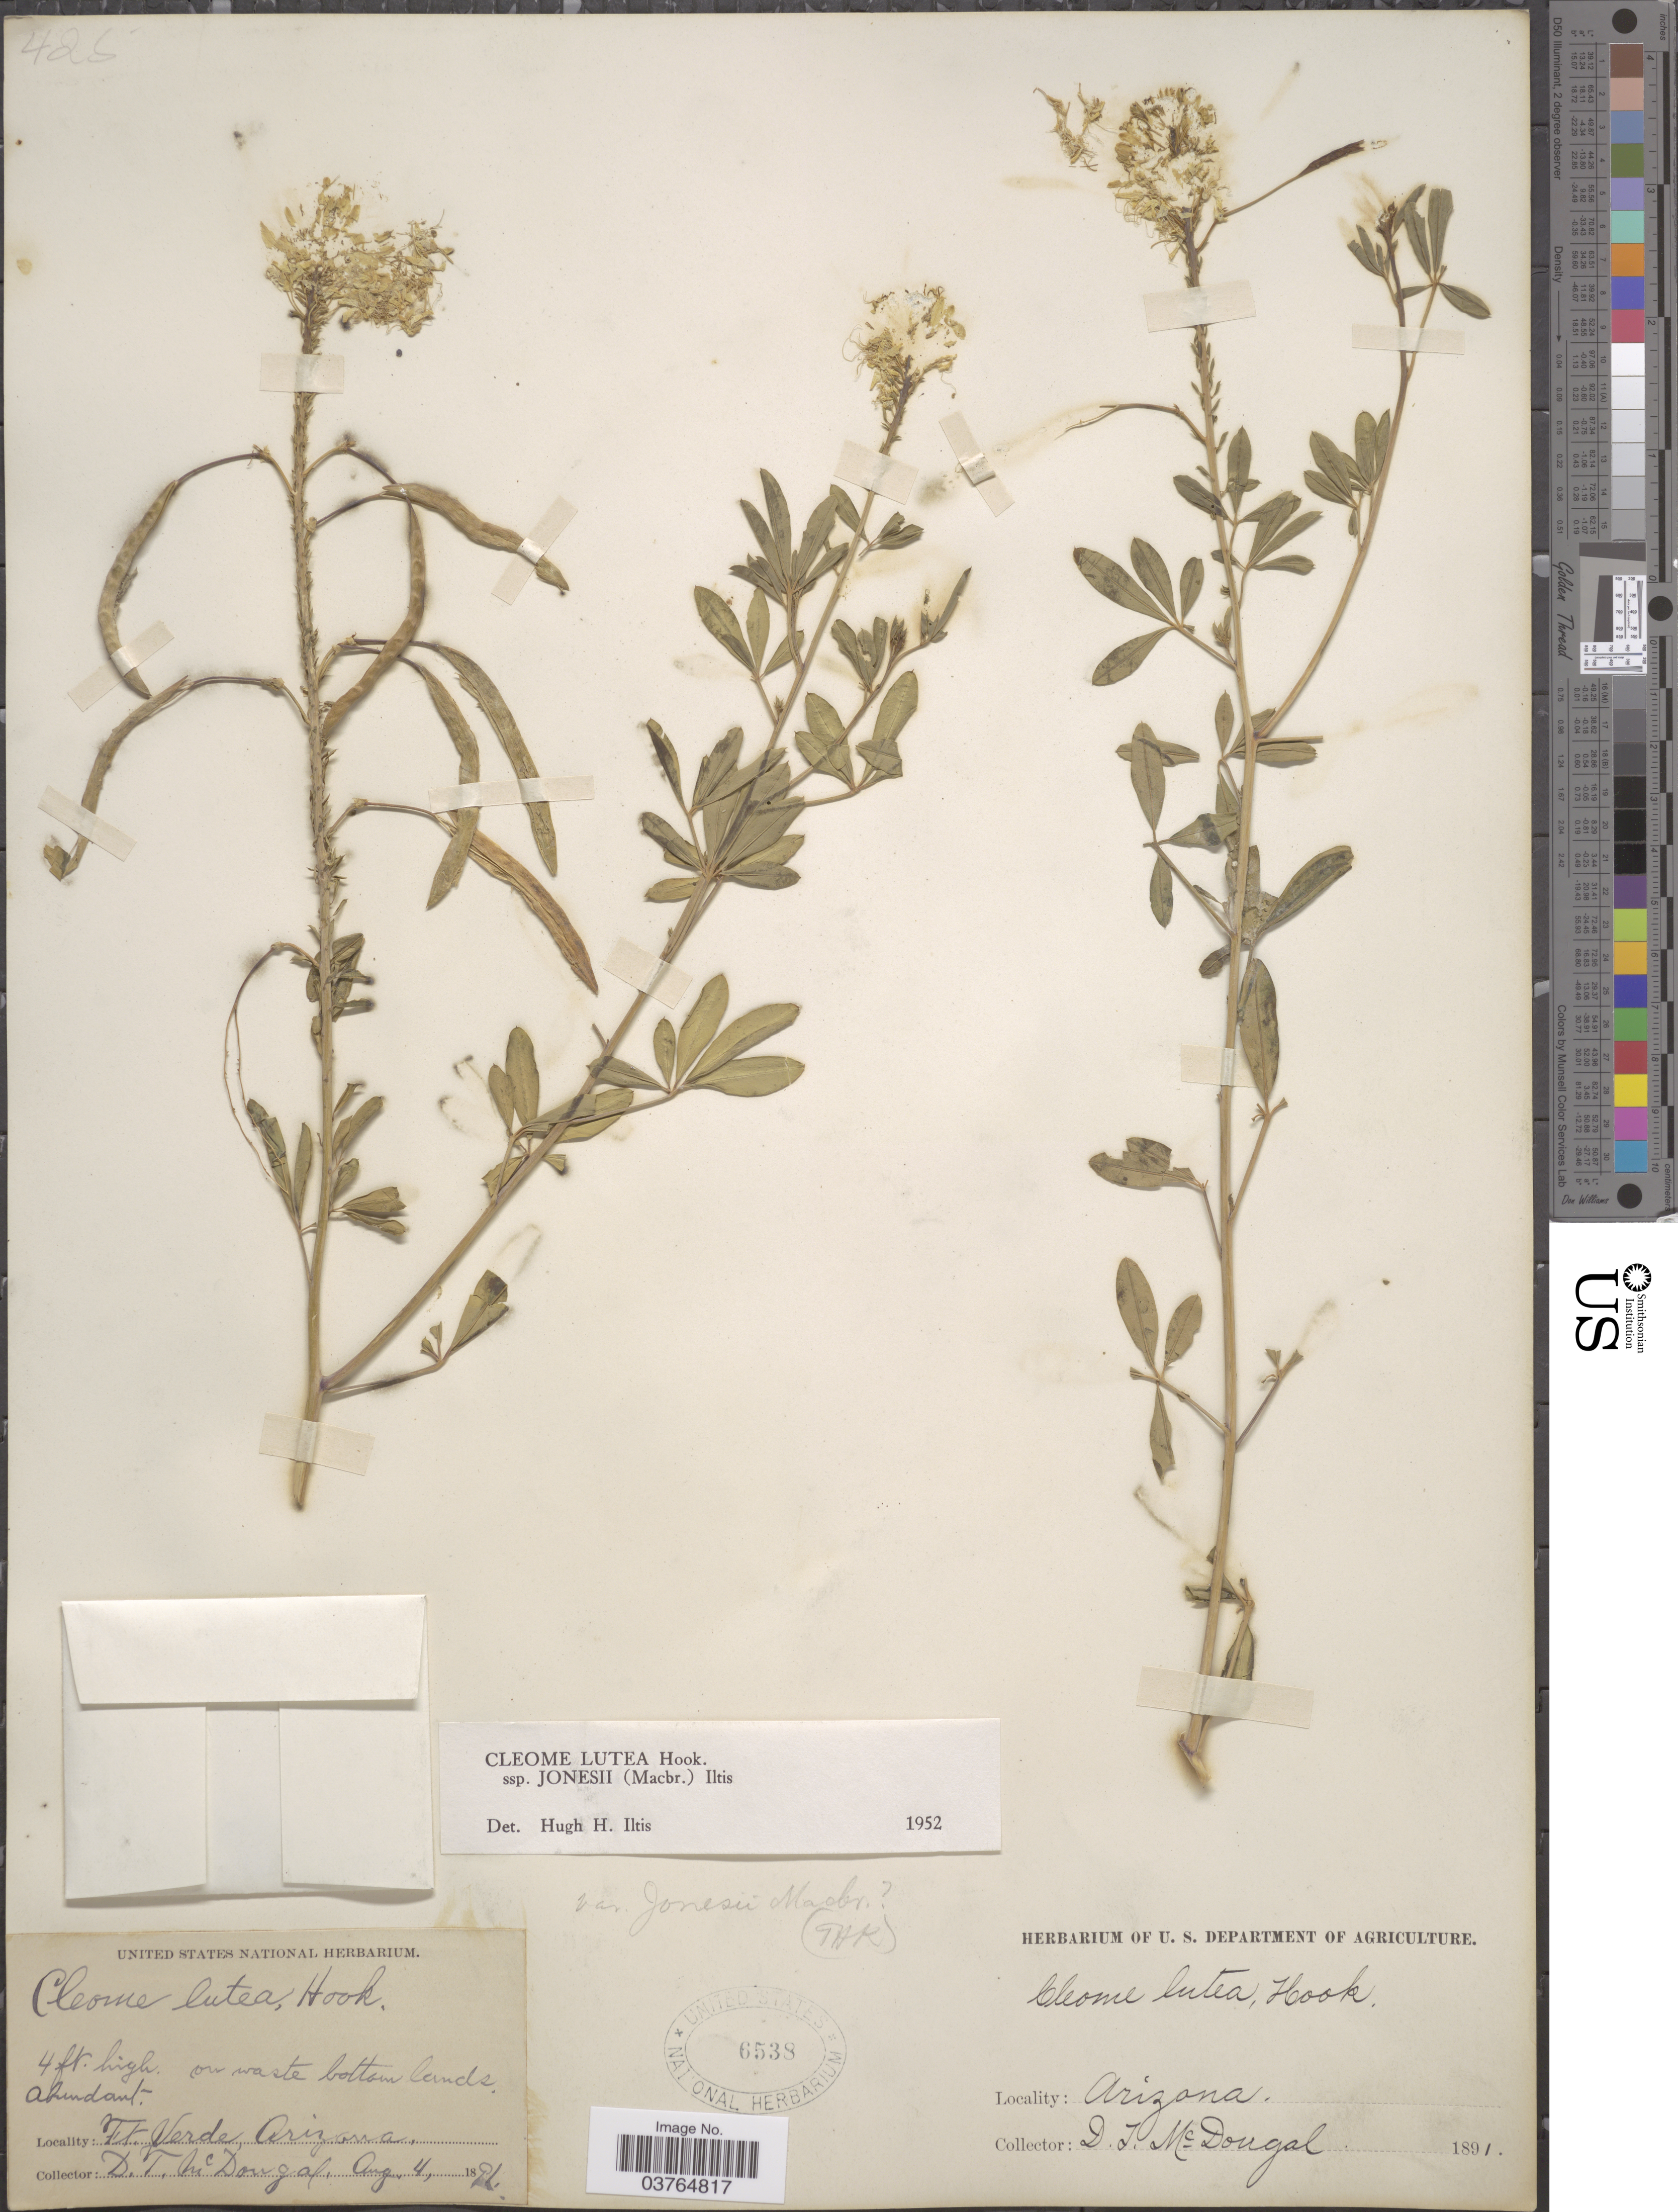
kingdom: Plantae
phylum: Tracheophyta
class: Magnoliopsida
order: Brassicales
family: Cleomaceae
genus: Cleomella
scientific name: Cleomella jonesii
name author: (J.F. Macbr.) J.C. Hall & Roalson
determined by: Strong, M. T., (US), Smithsonian Institution - National Museum of Natural History (UNITED STATES)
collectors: D. McDougal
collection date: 1891-08-04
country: United States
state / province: Arizona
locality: Ft. Verde.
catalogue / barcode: US 6538